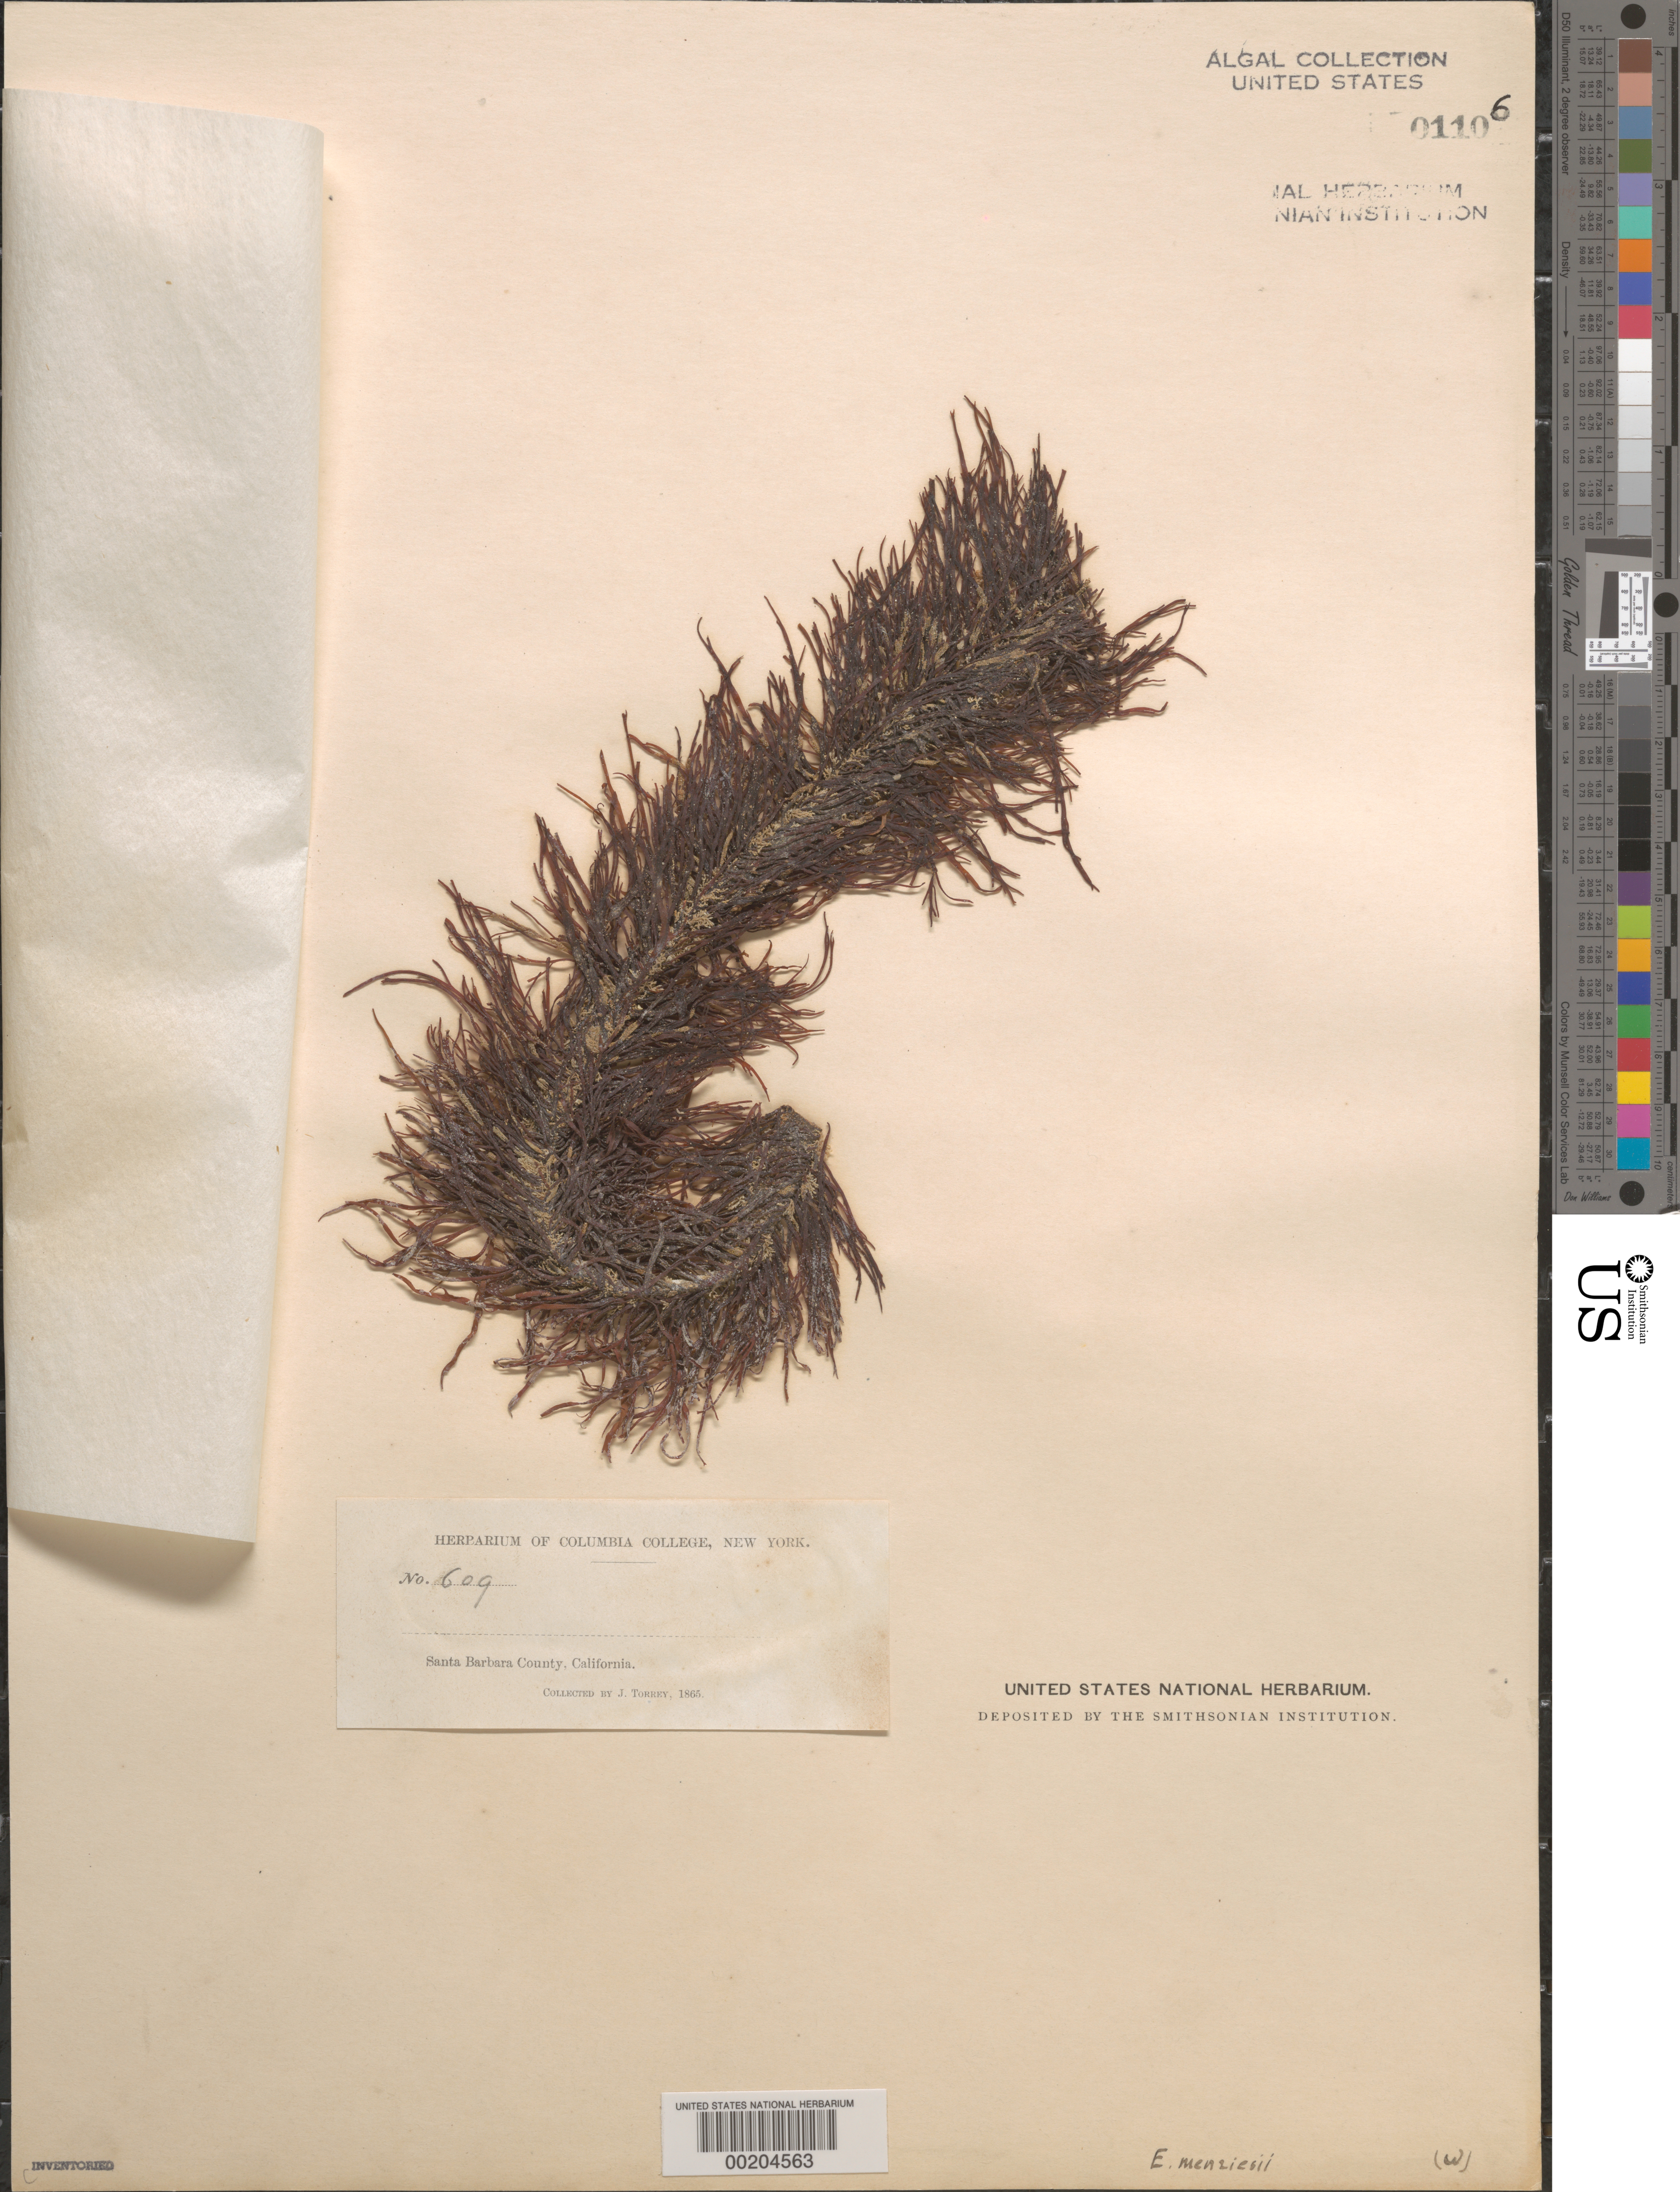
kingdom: Chromista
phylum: Ochrophyta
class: Phaeophyceae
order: Laminariales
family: Lessoniaceae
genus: Egregia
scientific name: Egregia menziesii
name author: (Turner) Aresch.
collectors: J. Torrey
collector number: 609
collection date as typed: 1865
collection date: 1865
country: United States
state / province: California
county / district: Santa Barbara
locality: Santa Barbara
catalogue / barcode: US 1106